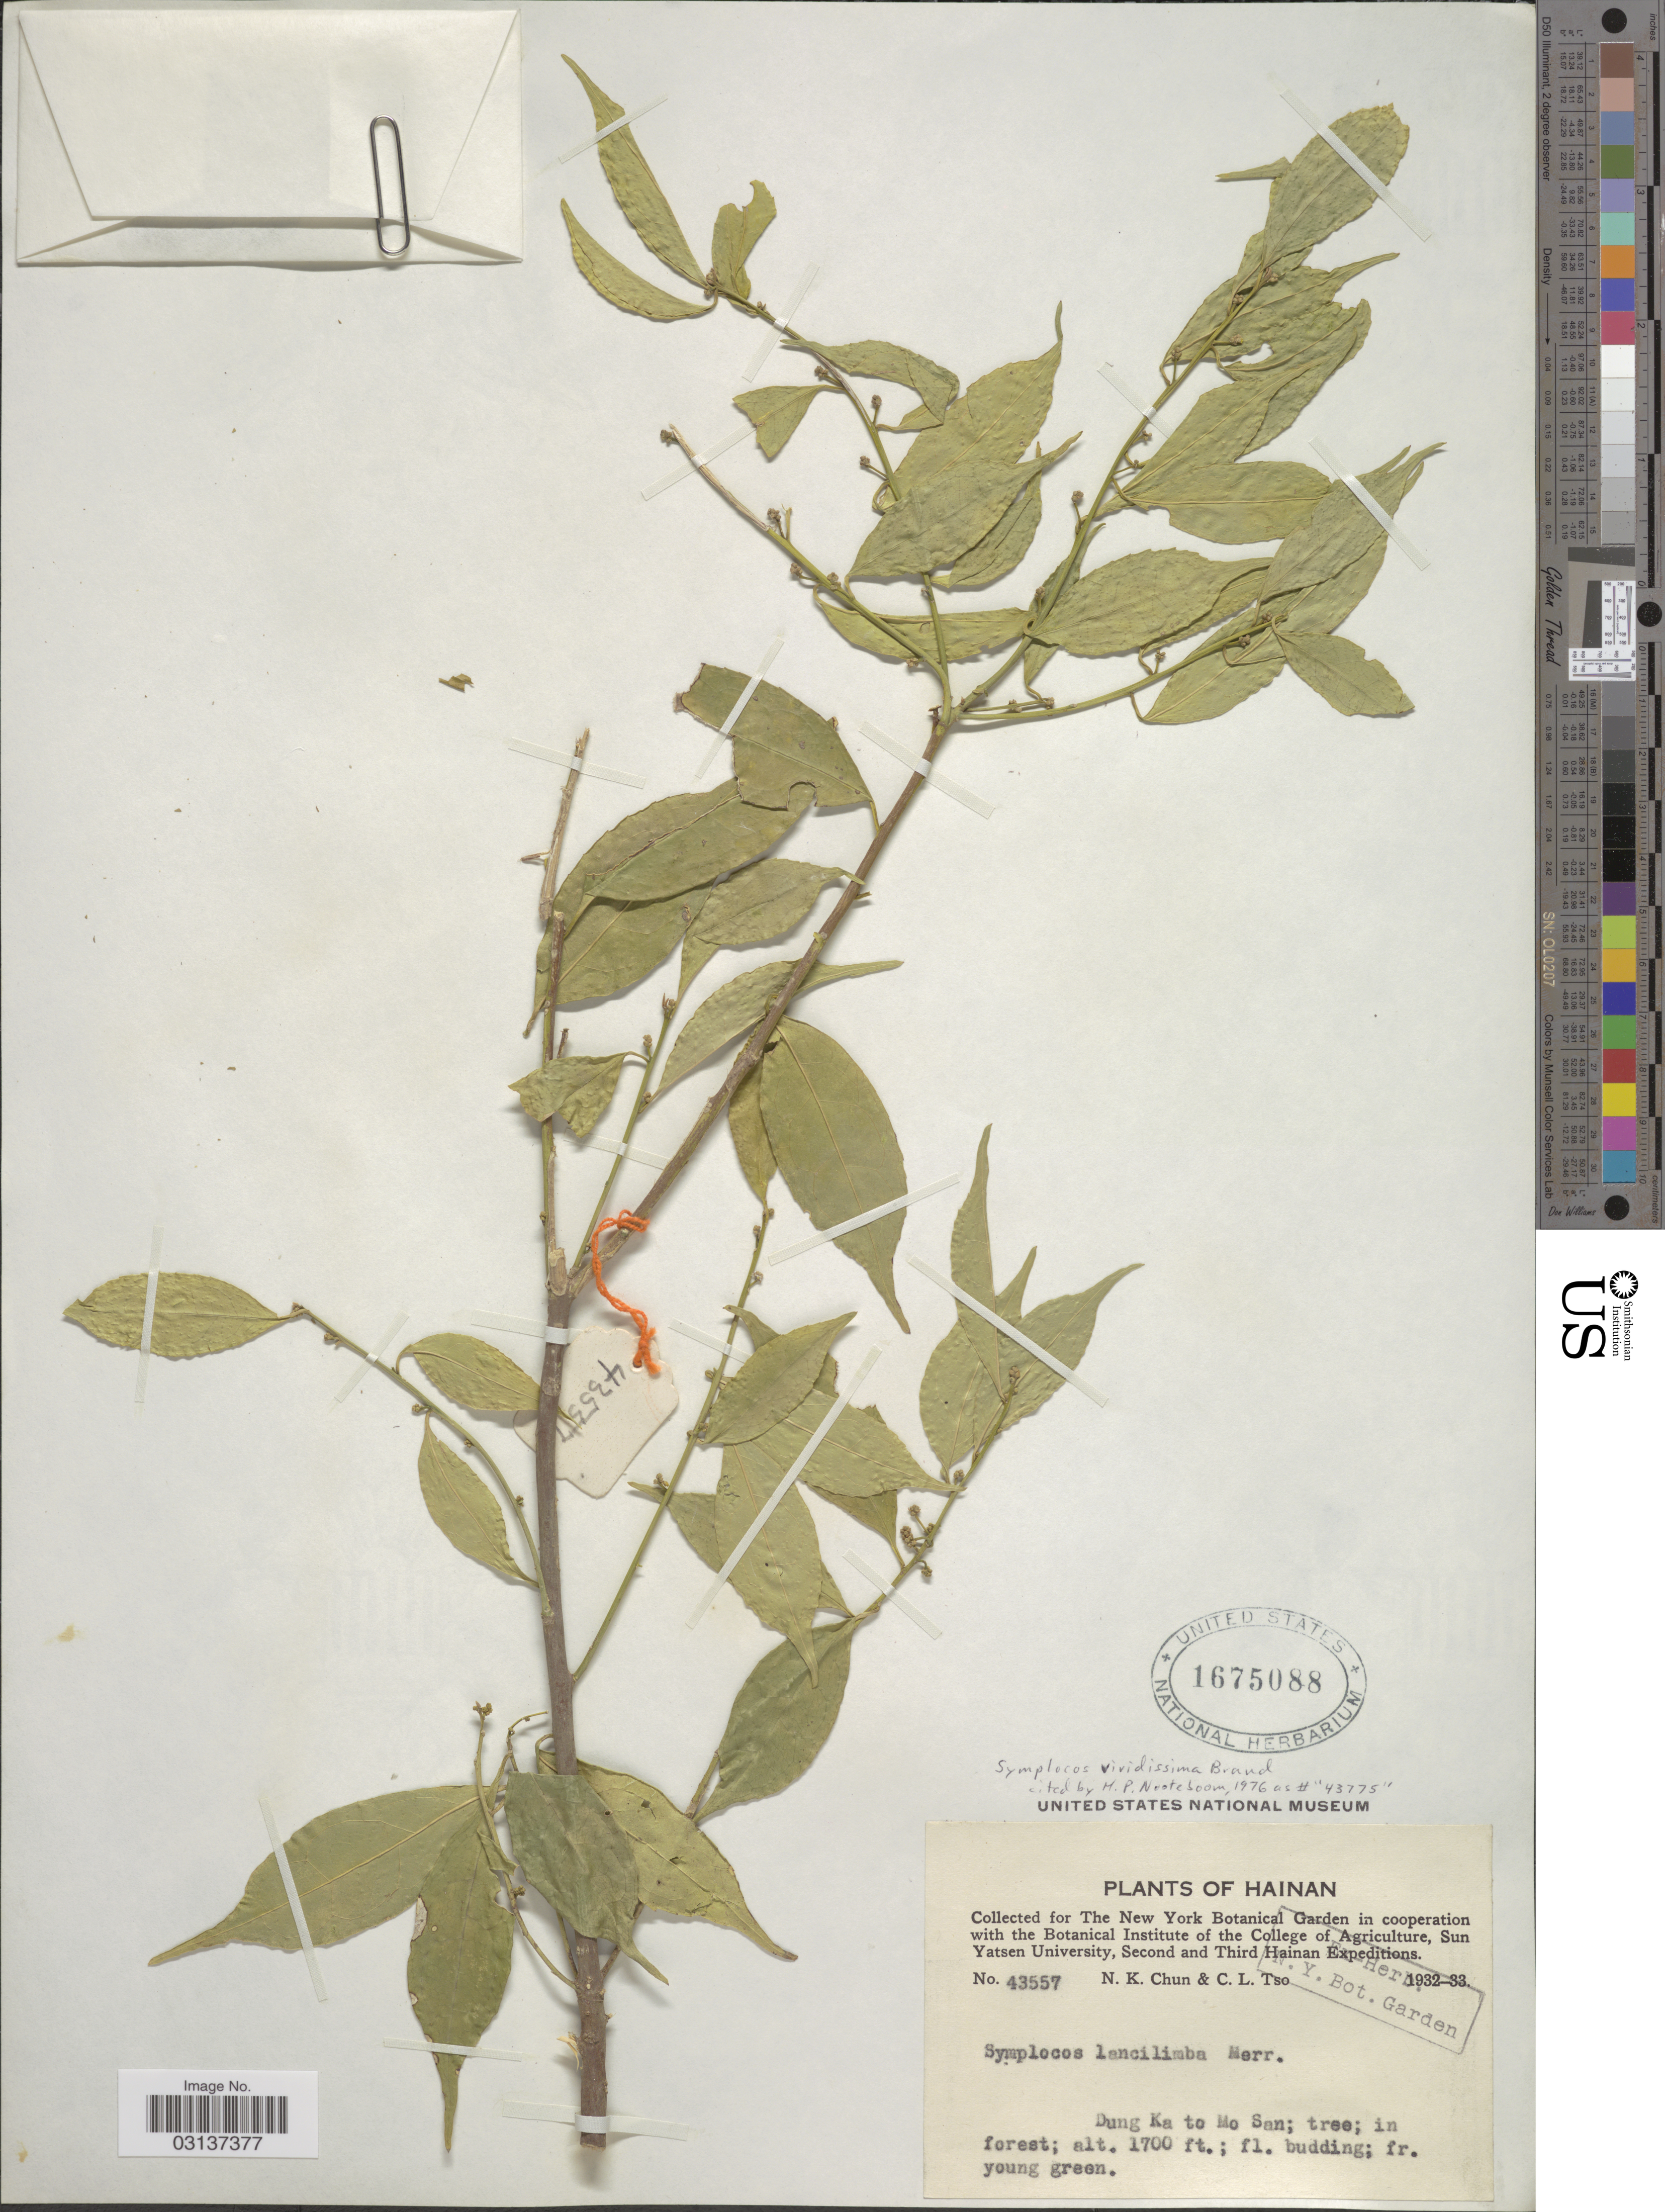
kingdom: Plantae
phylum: Tracheophyta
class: Magnoliopsida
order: Ericales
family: Symplocaceae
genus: Symplocos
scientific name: Symplocos viridissima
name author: Brand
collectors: N. K. Chun & C. Tso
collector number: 43557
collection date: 1932/1933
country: China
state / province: Hainan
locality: Dung Ka to Mo San.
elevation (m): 518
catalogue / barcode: US 1675088